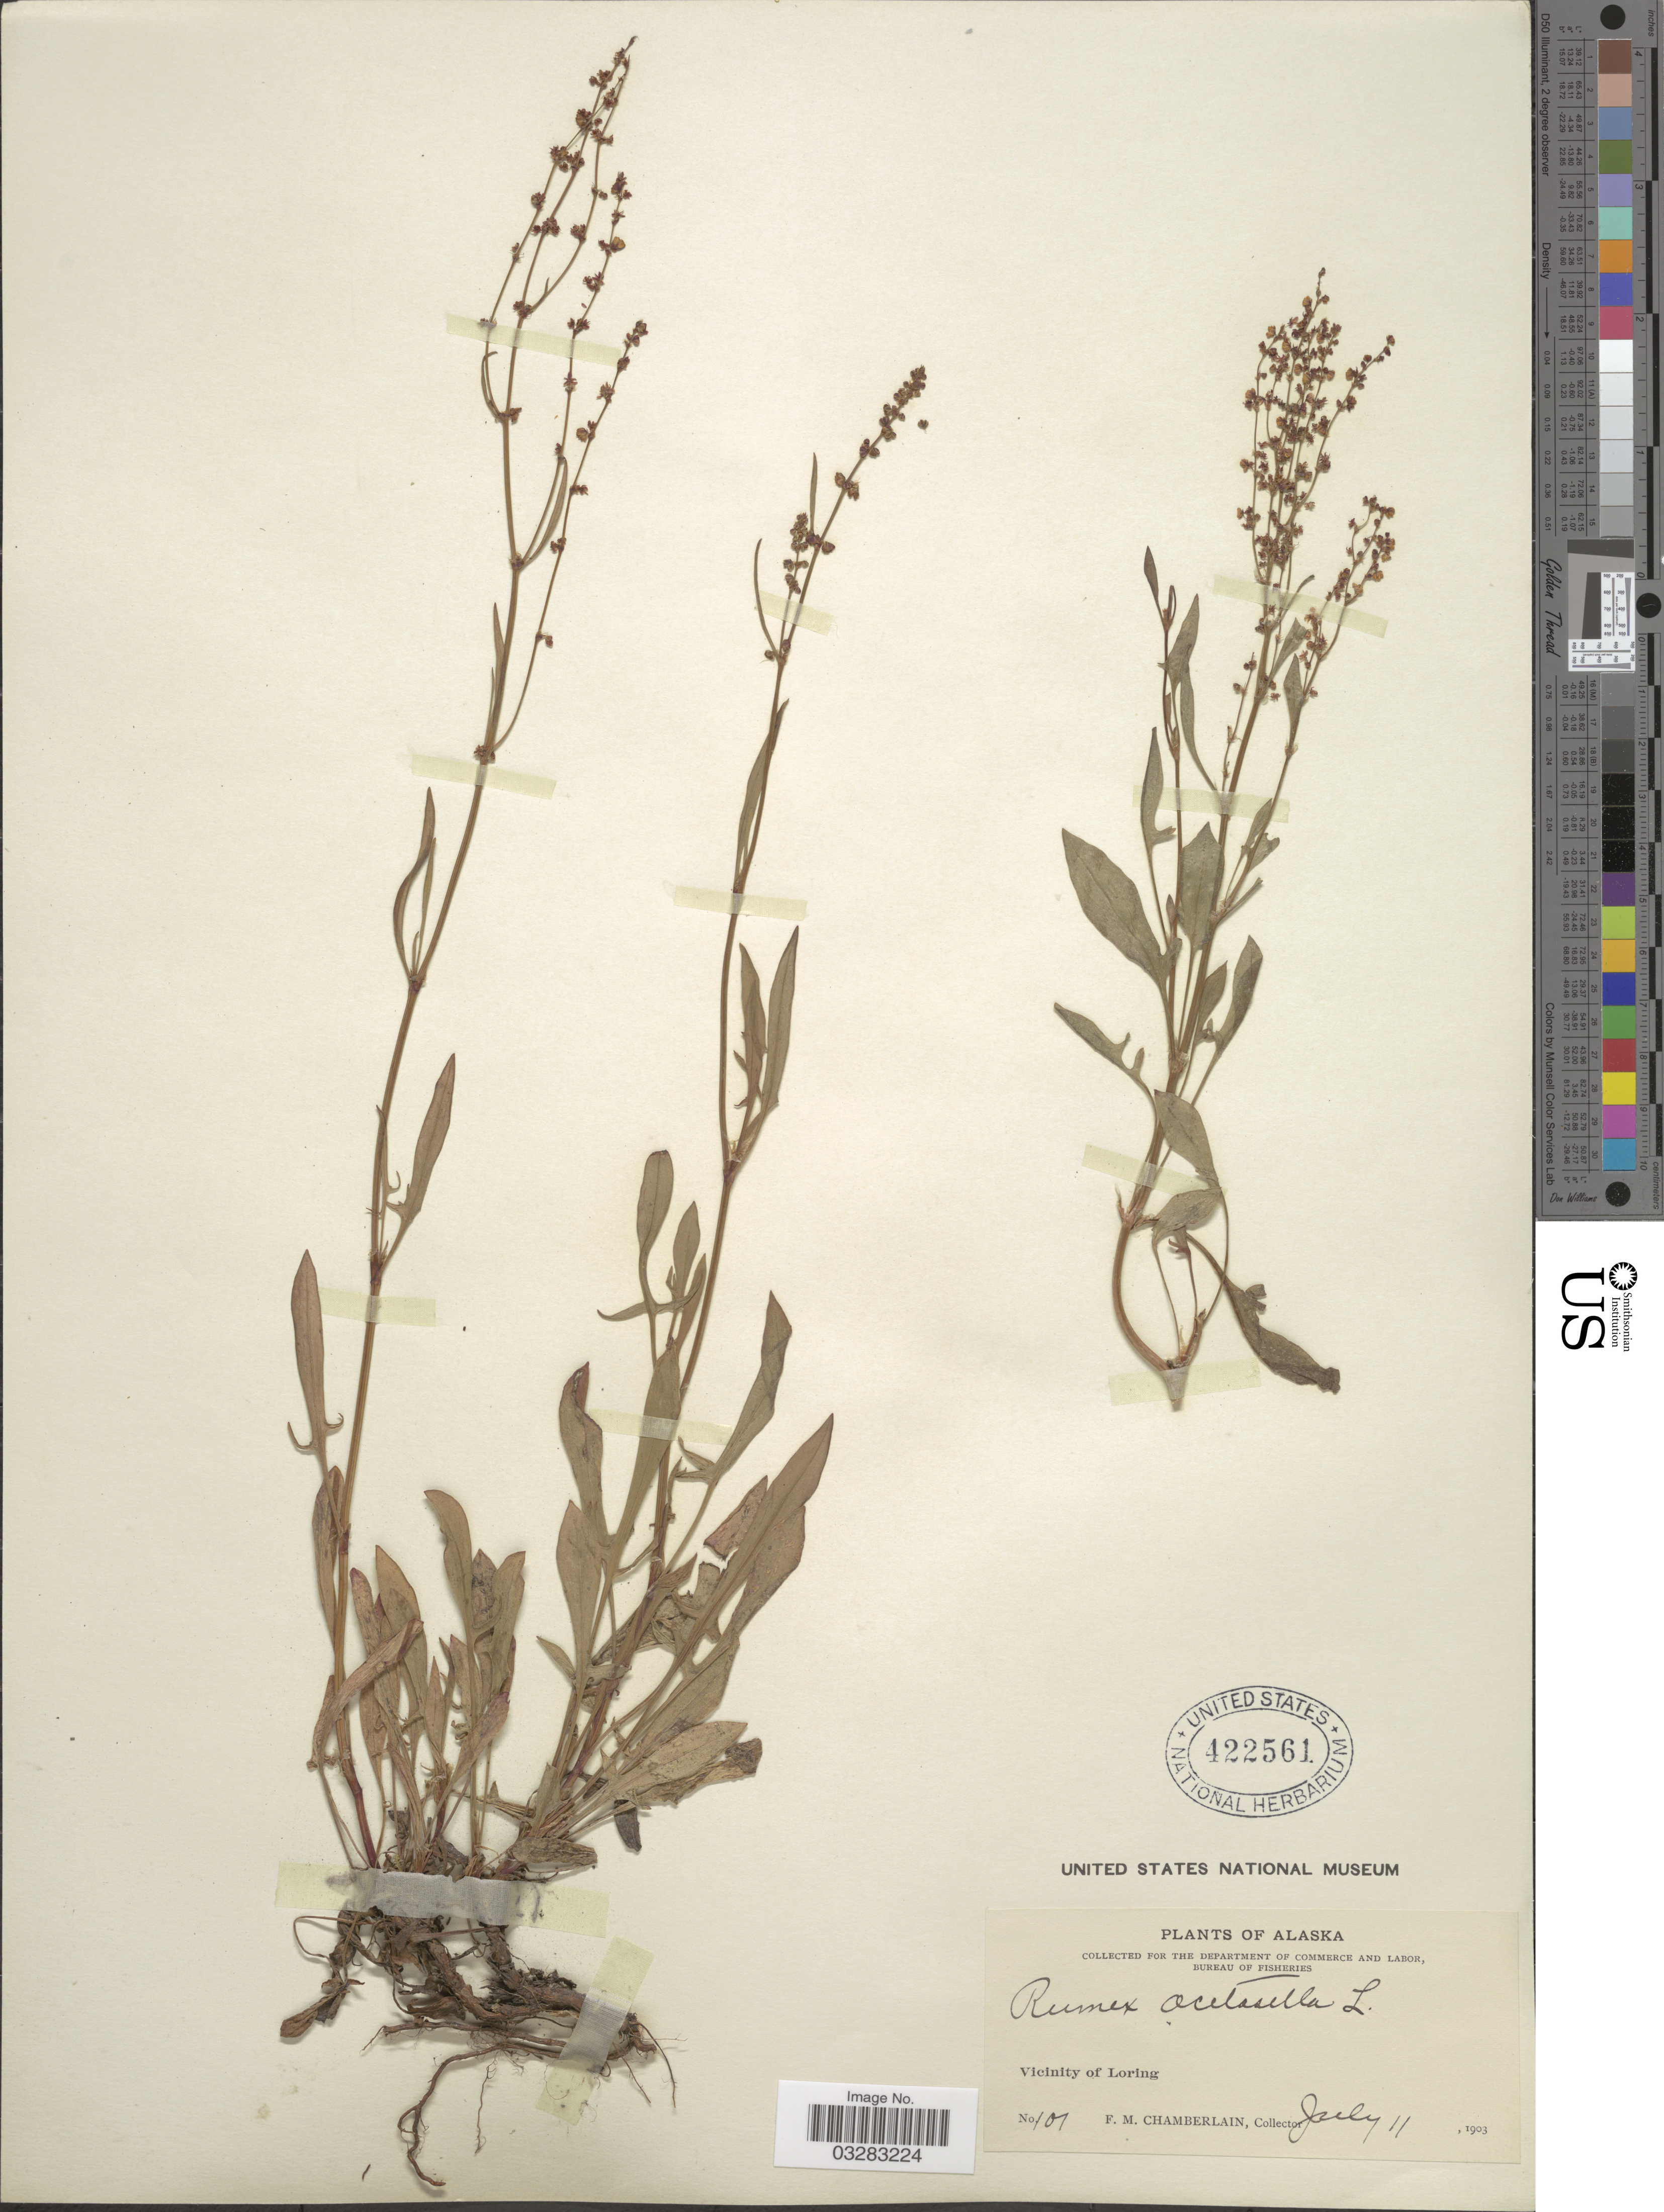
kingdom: Plantae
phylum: Tracheophyta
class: Magnoliopsida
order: Caryophyllales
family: Polygonaceae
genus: Rumex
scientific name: Rumex acetosella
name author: L.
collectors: F. Chamberlain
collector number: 101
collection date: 1903-07-11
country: United States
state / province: Alaska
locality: Vicinity of Loring.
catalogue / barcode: US 422561